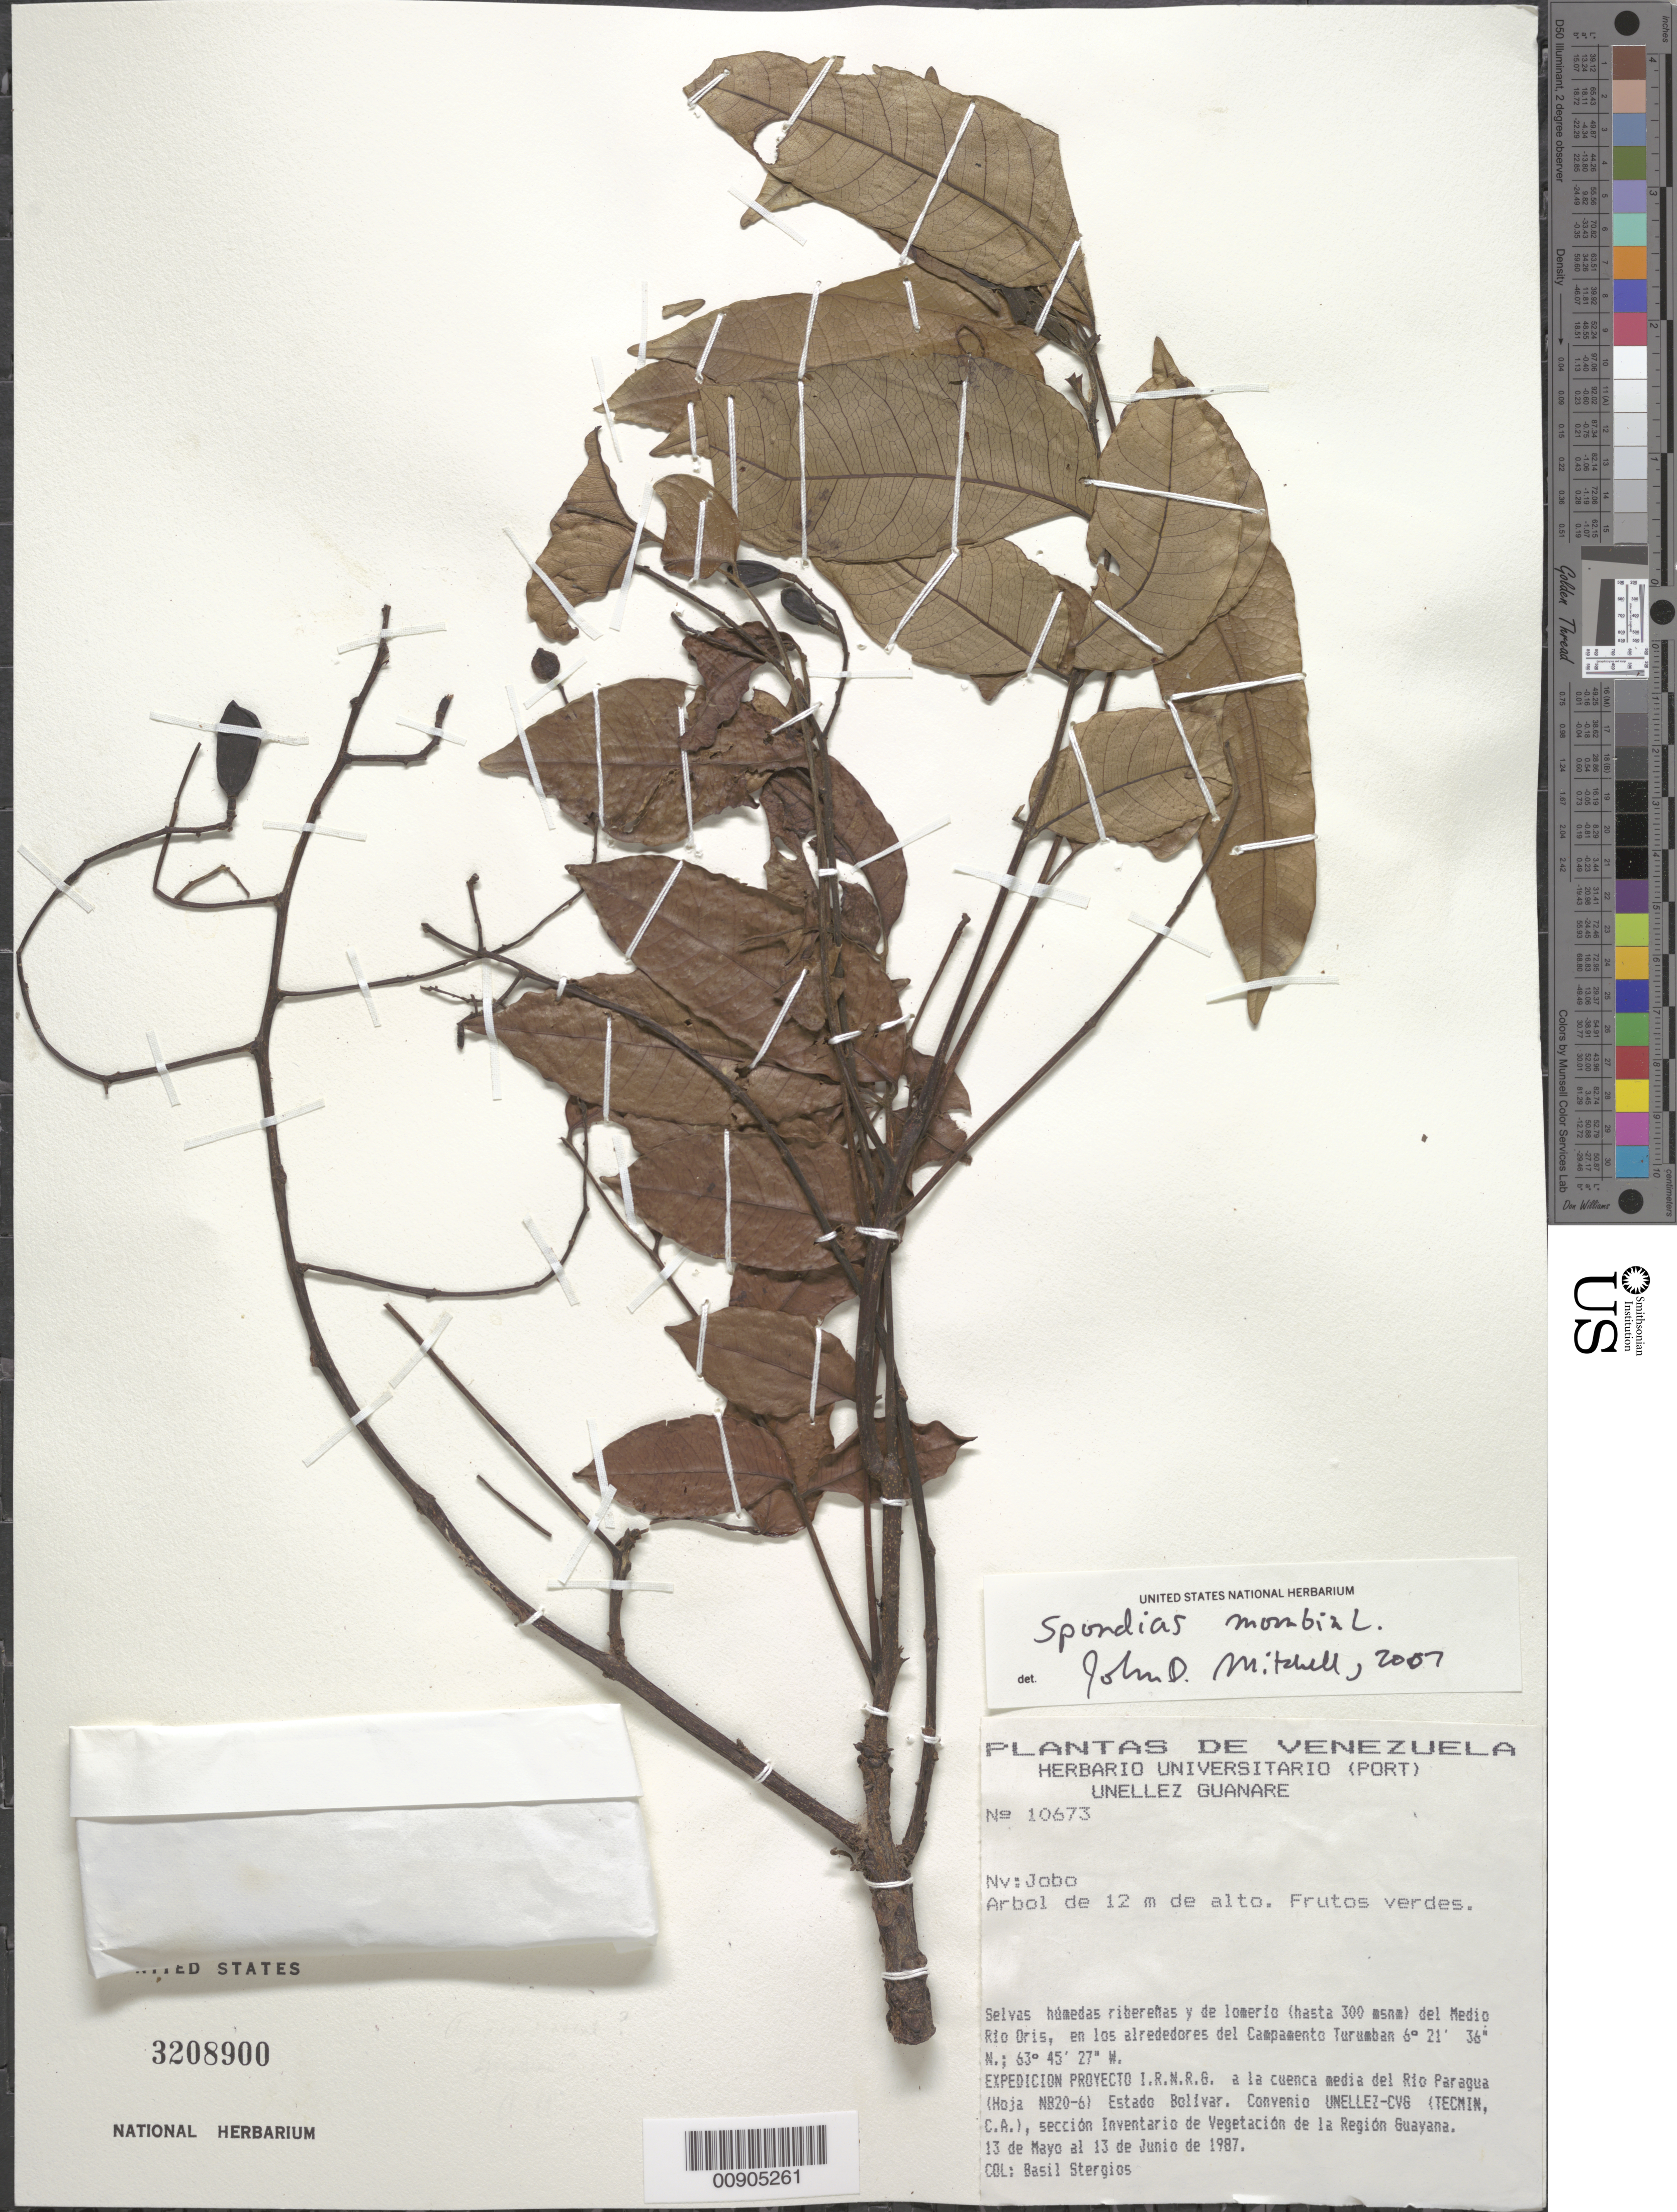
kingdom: Plantae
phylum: Tracheophyta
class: Magnoliopsida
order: Sapindales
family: Anacardiaceae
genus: Spondias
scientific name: Spondias mombin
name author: L.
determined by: Mitchell, John D.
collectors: B. G. Stergios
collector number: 10673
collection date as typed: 13-May-87 to 13-Jun-87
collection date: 1987-05-13/1987-06-13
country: Venezuela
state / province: Bolívar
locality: Medio Río Oris, Campamento Turumban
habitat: Selvas húmedas riberenas y de lomerio del río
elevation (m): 300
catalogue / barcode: US 3208900